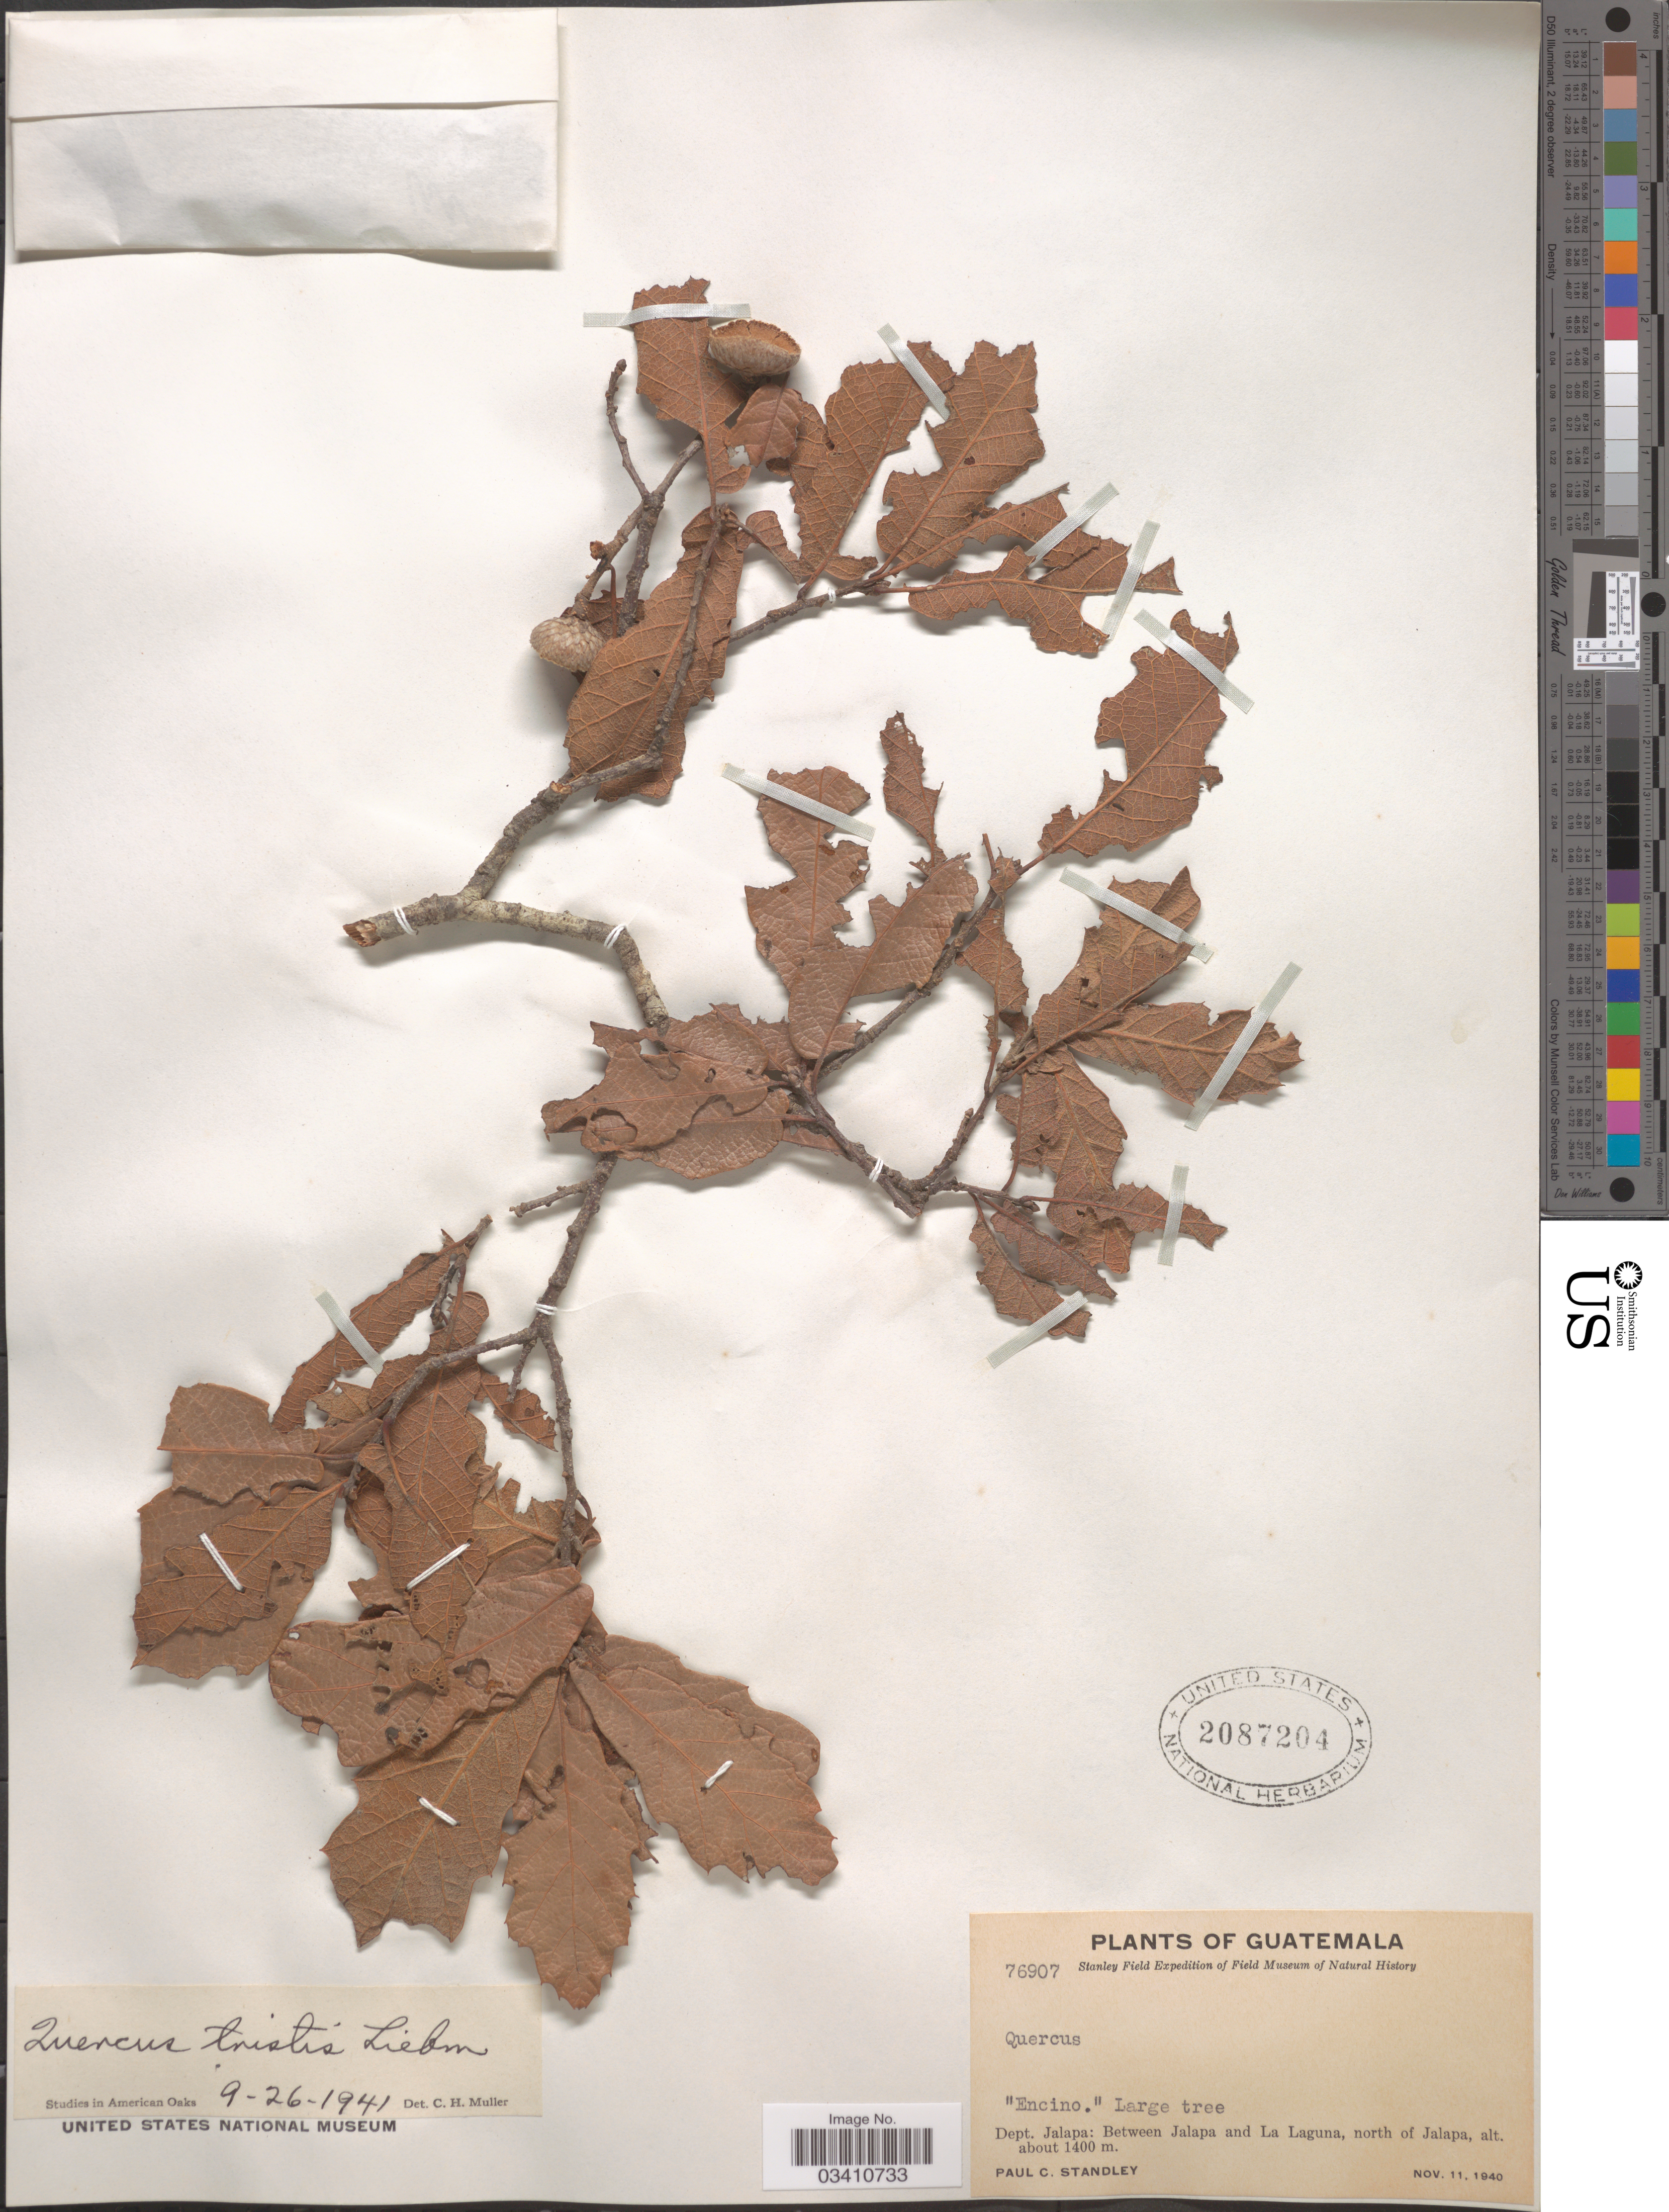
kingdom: Plantae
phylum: Tracheophyta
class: Magnoliopsida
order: Fagales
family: Fagaceae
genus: Quercus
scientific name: Quercus tristis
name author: Liebm.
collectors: P. C. Standley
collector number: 76907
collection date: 1940-11-11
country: Guatemala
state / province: Jalapa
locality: Dept. Jalapa: Between Jalapa and La Laguna, north of Jalapa.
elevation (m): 1400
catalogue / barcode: US 2087204